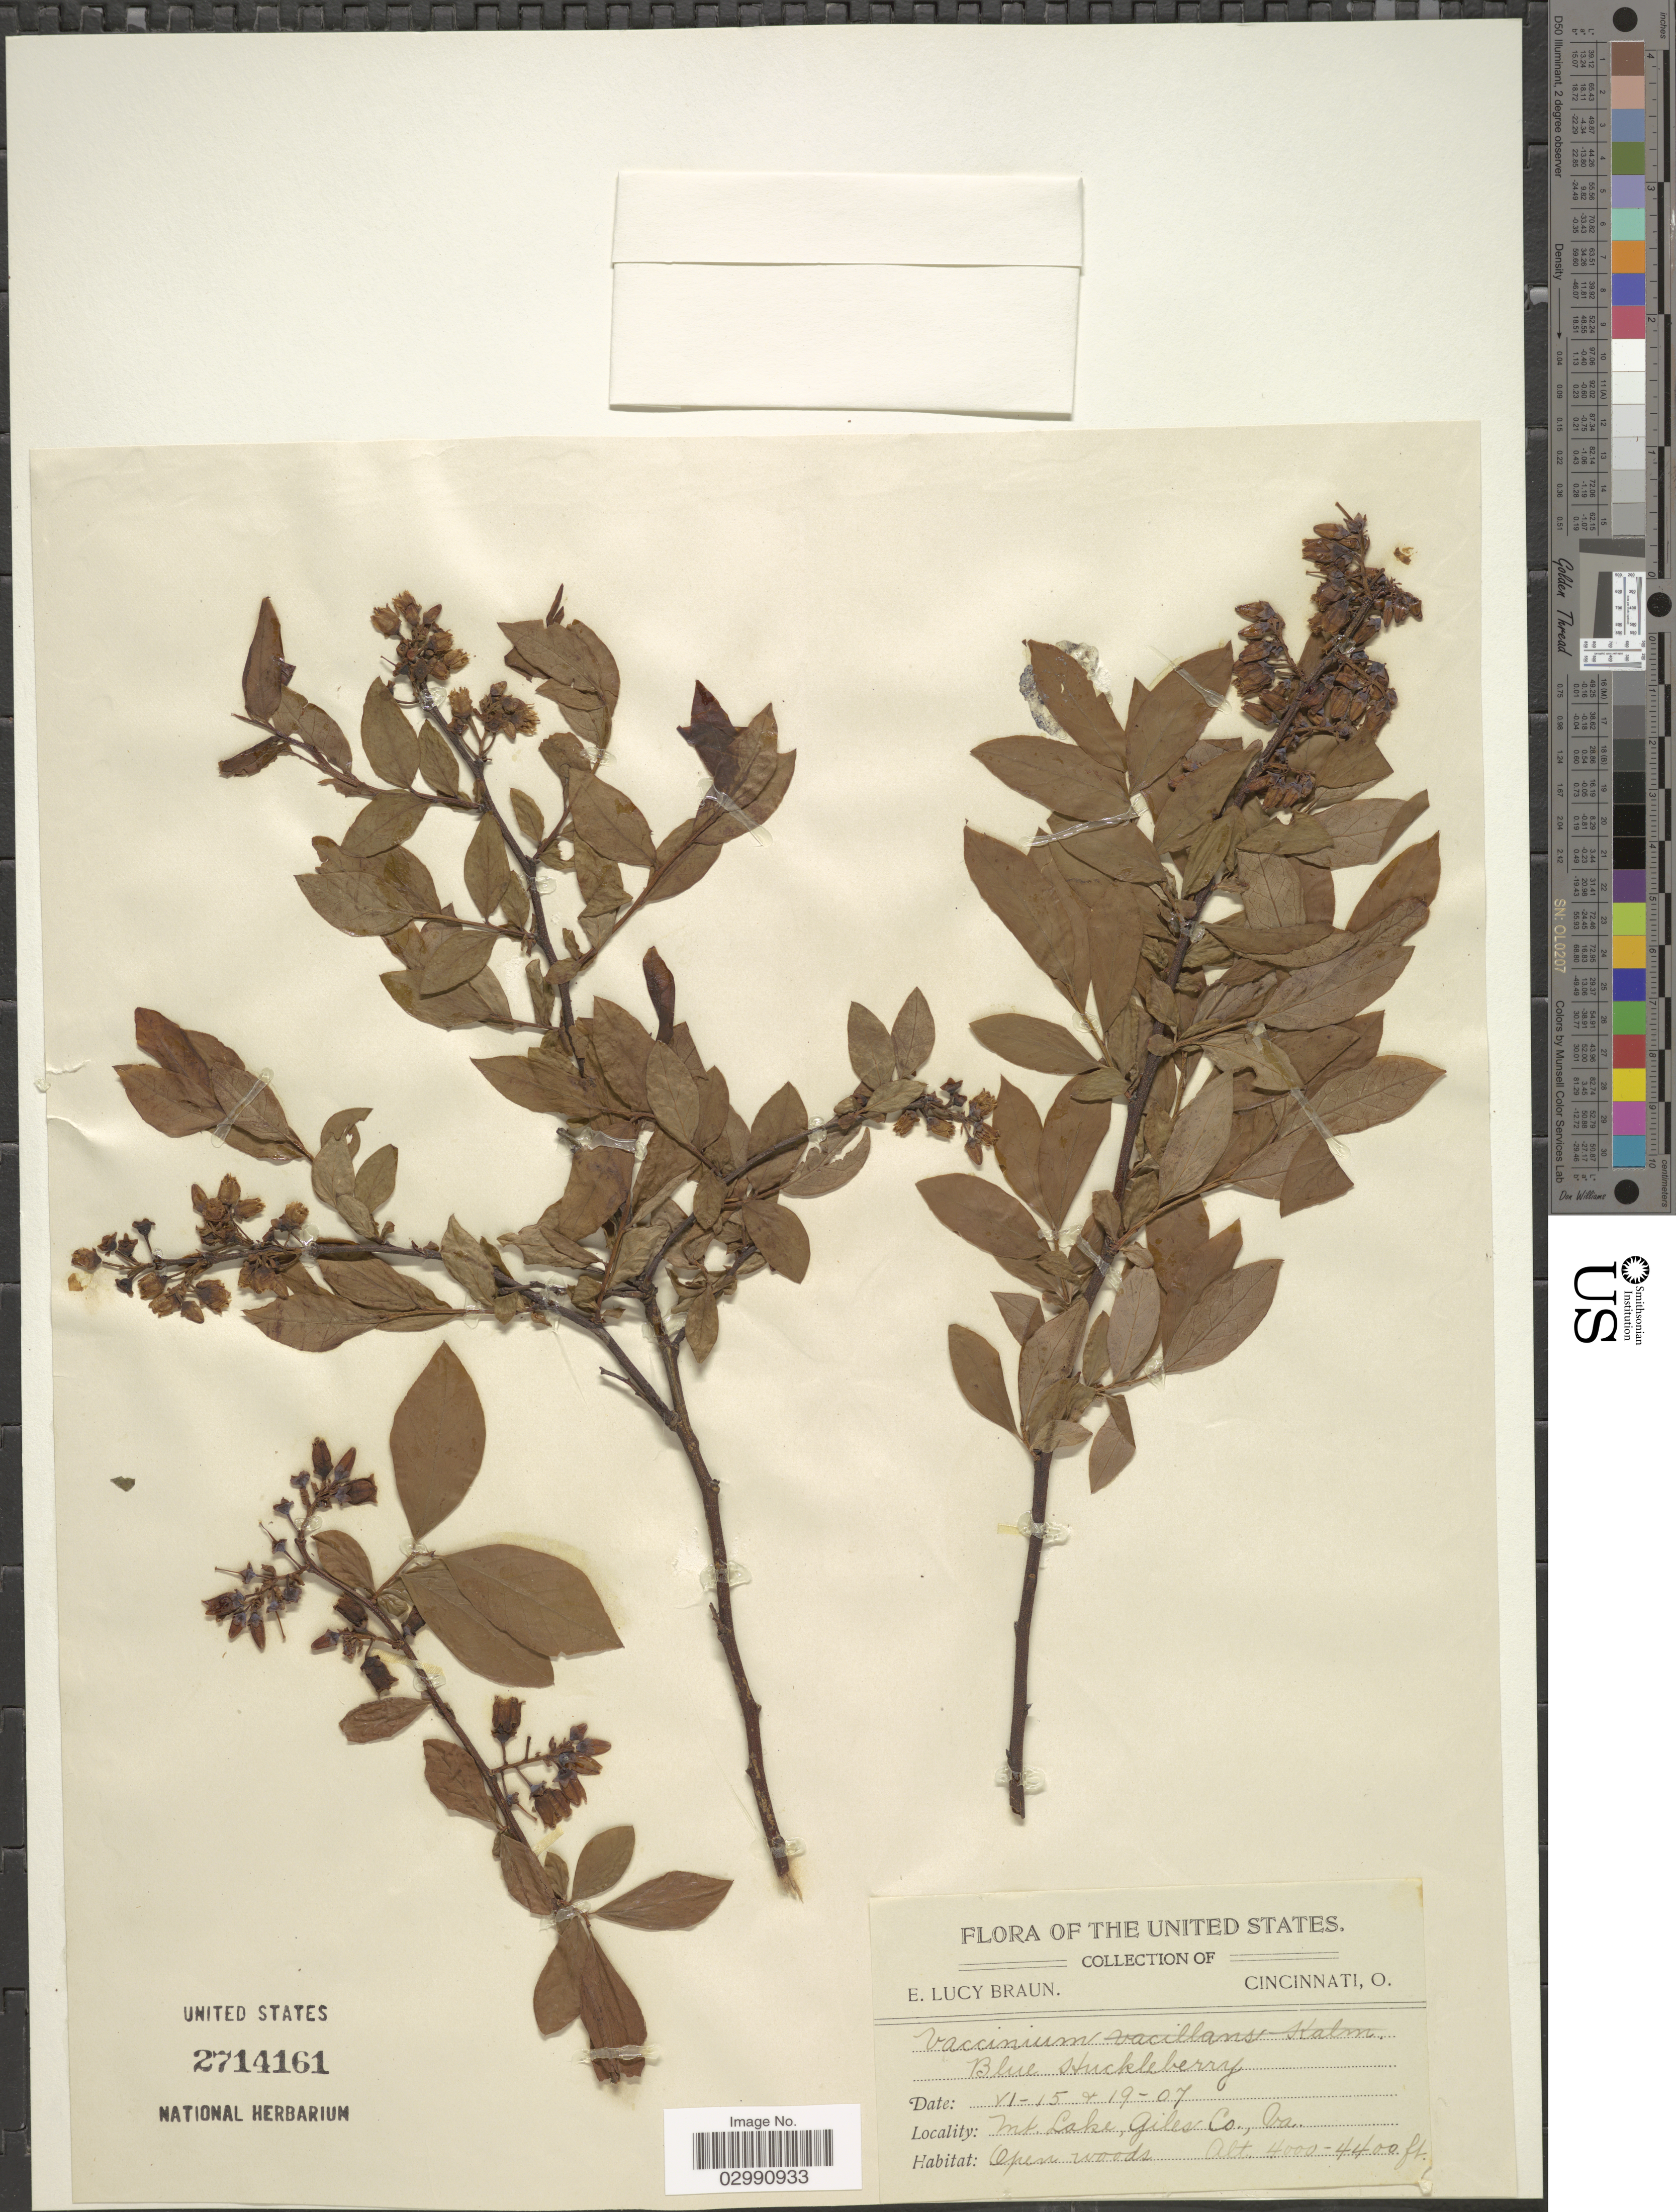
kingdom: Plantae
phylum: Tracheophyta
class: Magnoliopsida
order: Ericales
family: Ericaceae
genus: Vaccinium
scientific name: Vaccinium sp.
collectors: E. L. Braun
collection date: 1907-06-15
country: United States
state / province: California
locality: Mt. Lake, Giles Co.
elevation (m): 1219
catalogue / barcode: US 2714161